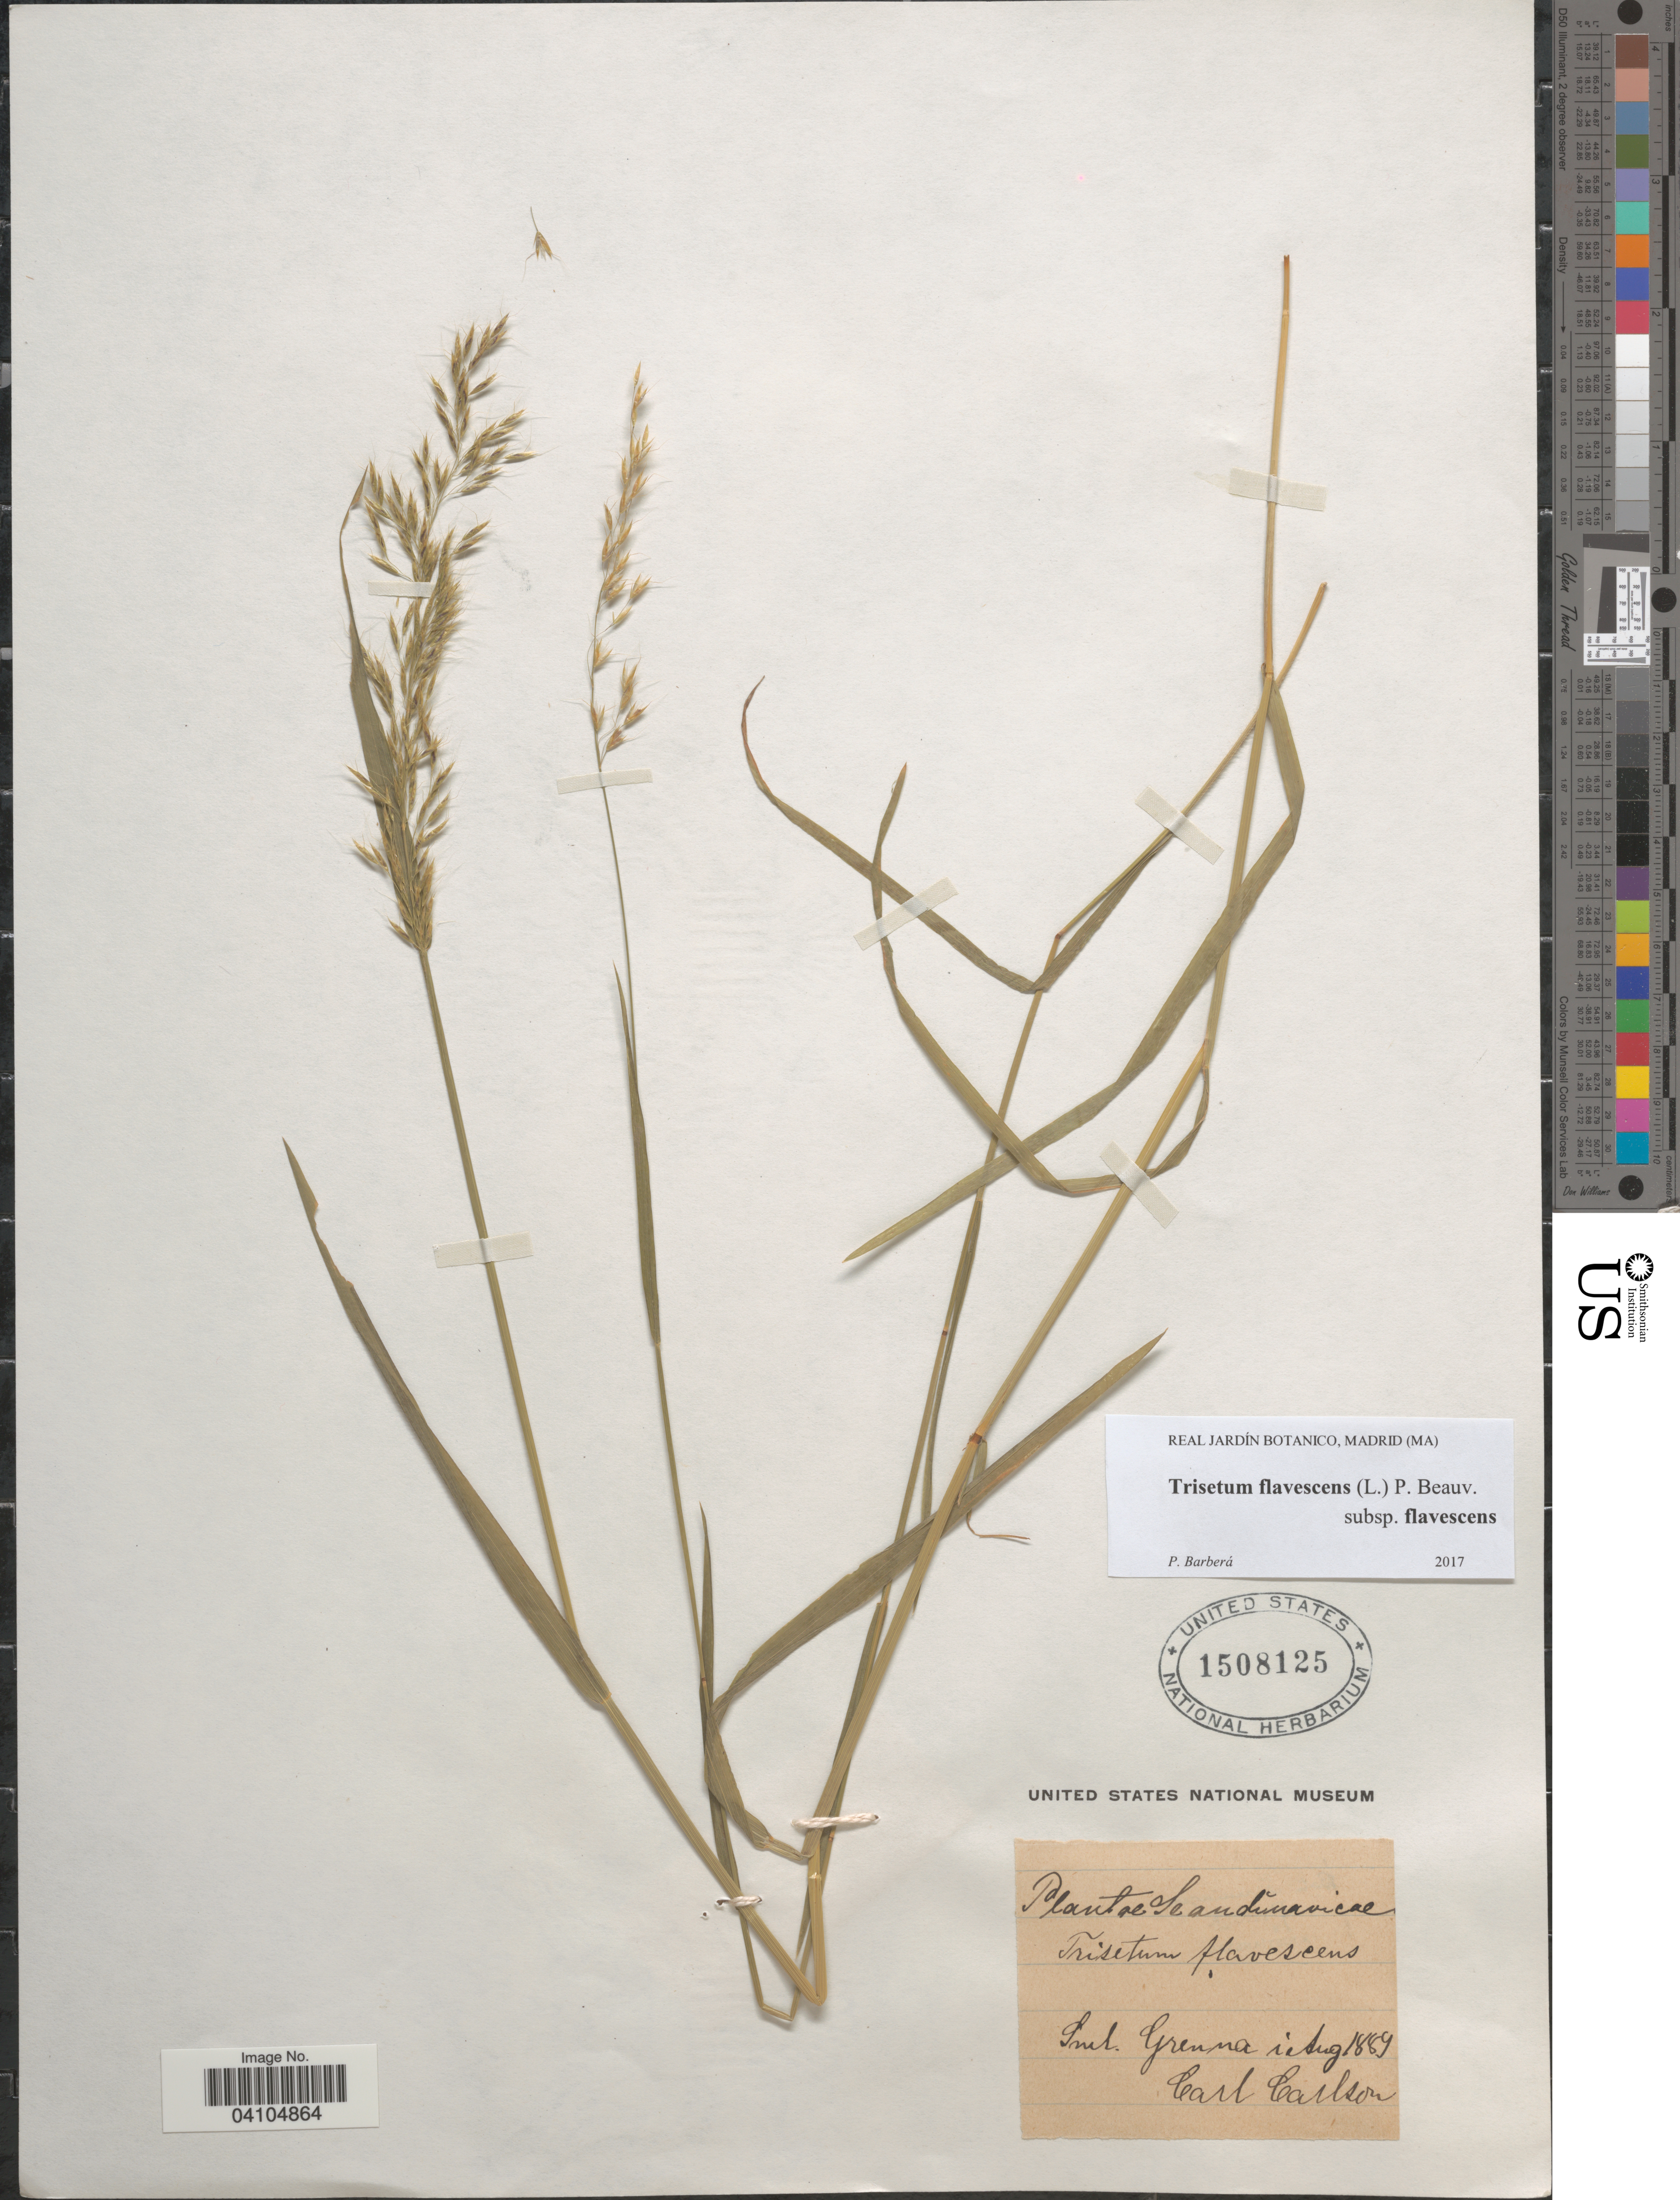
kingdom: Plantae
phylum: Tracheophyta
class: Liliopsida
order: Poales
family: Poaceae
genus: Trisetum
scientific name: Trisetum flavescens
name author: (L.) P. Beauv.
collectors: C. Carlson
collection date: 1889-08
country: Sweden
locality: Scandunavicae. Sml. Grenna.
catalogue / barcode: US 1508125